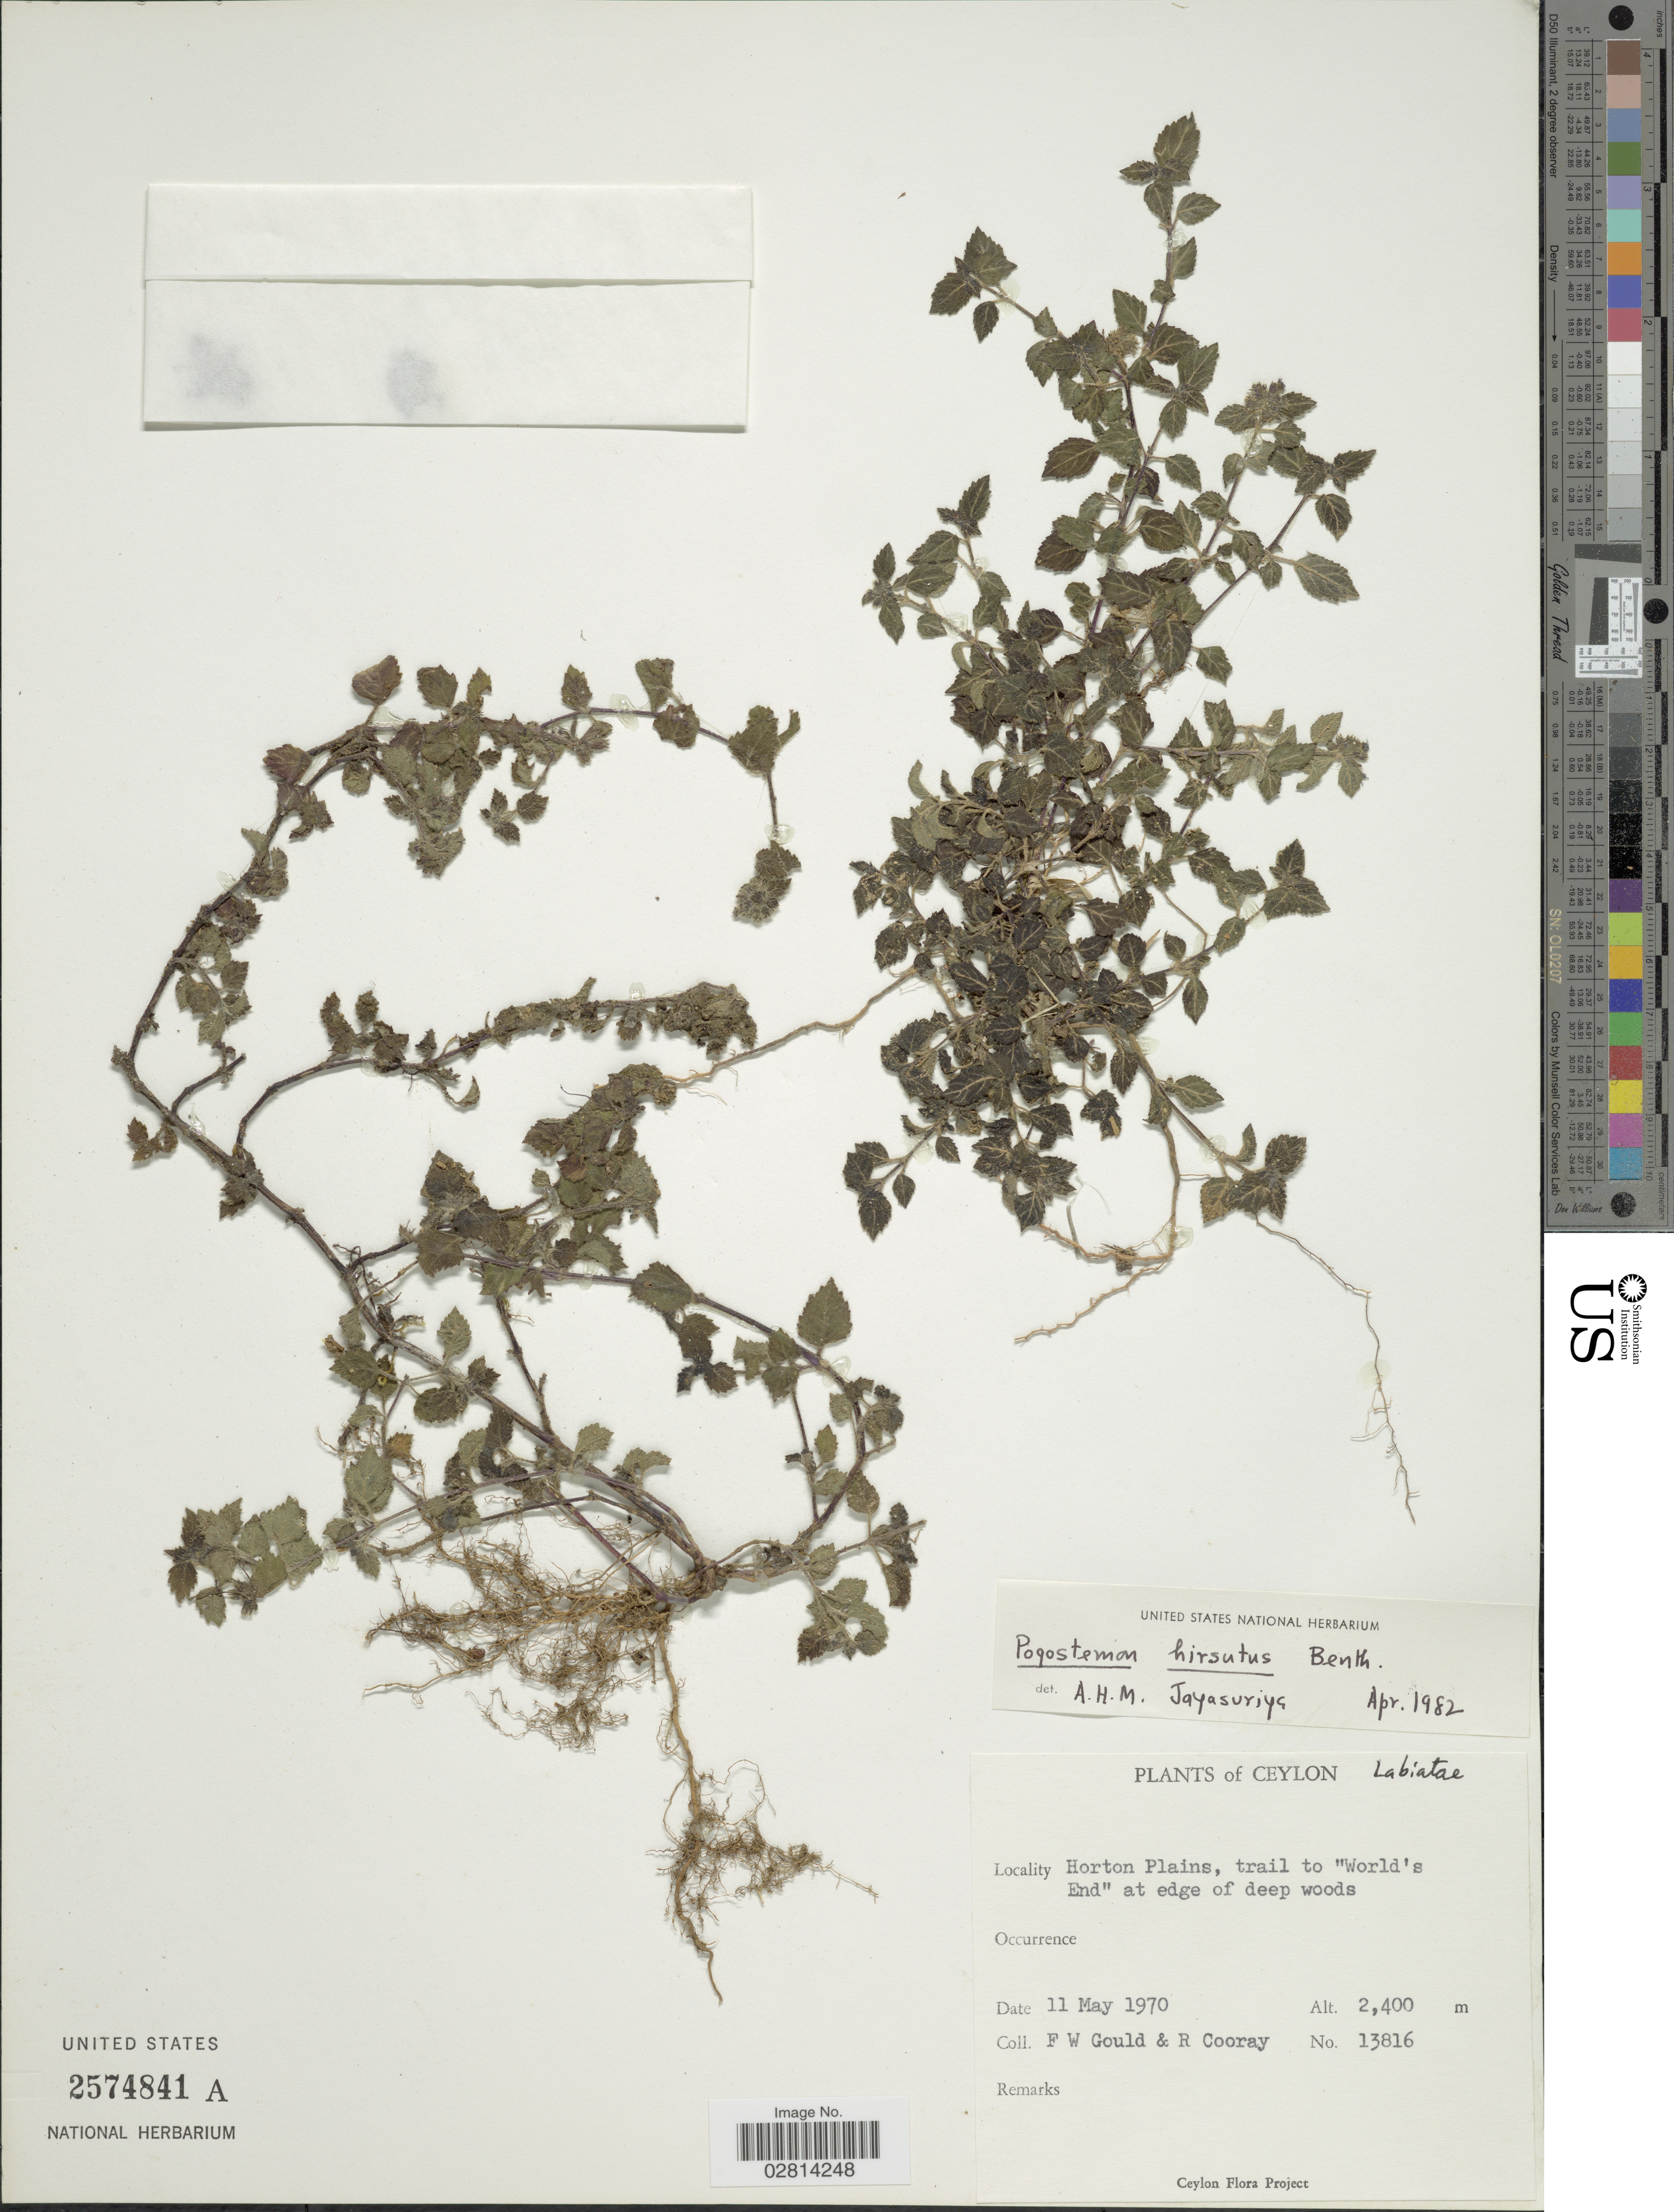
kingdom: Plantae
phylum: Tracheophyta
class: Magnoliopsida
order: Lamiales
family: Lamiaceae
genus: Pogostemon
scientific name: Pogostemon hirsutus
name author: Benth.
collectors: F. W. Gould & R. Cooray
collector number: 13816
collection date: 1970-05-11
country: Sri Lanka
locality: Ceylon. Horton Plains, trail to "World's End"at edge of deep woods.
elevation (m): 2400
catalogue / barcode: US 2574841A